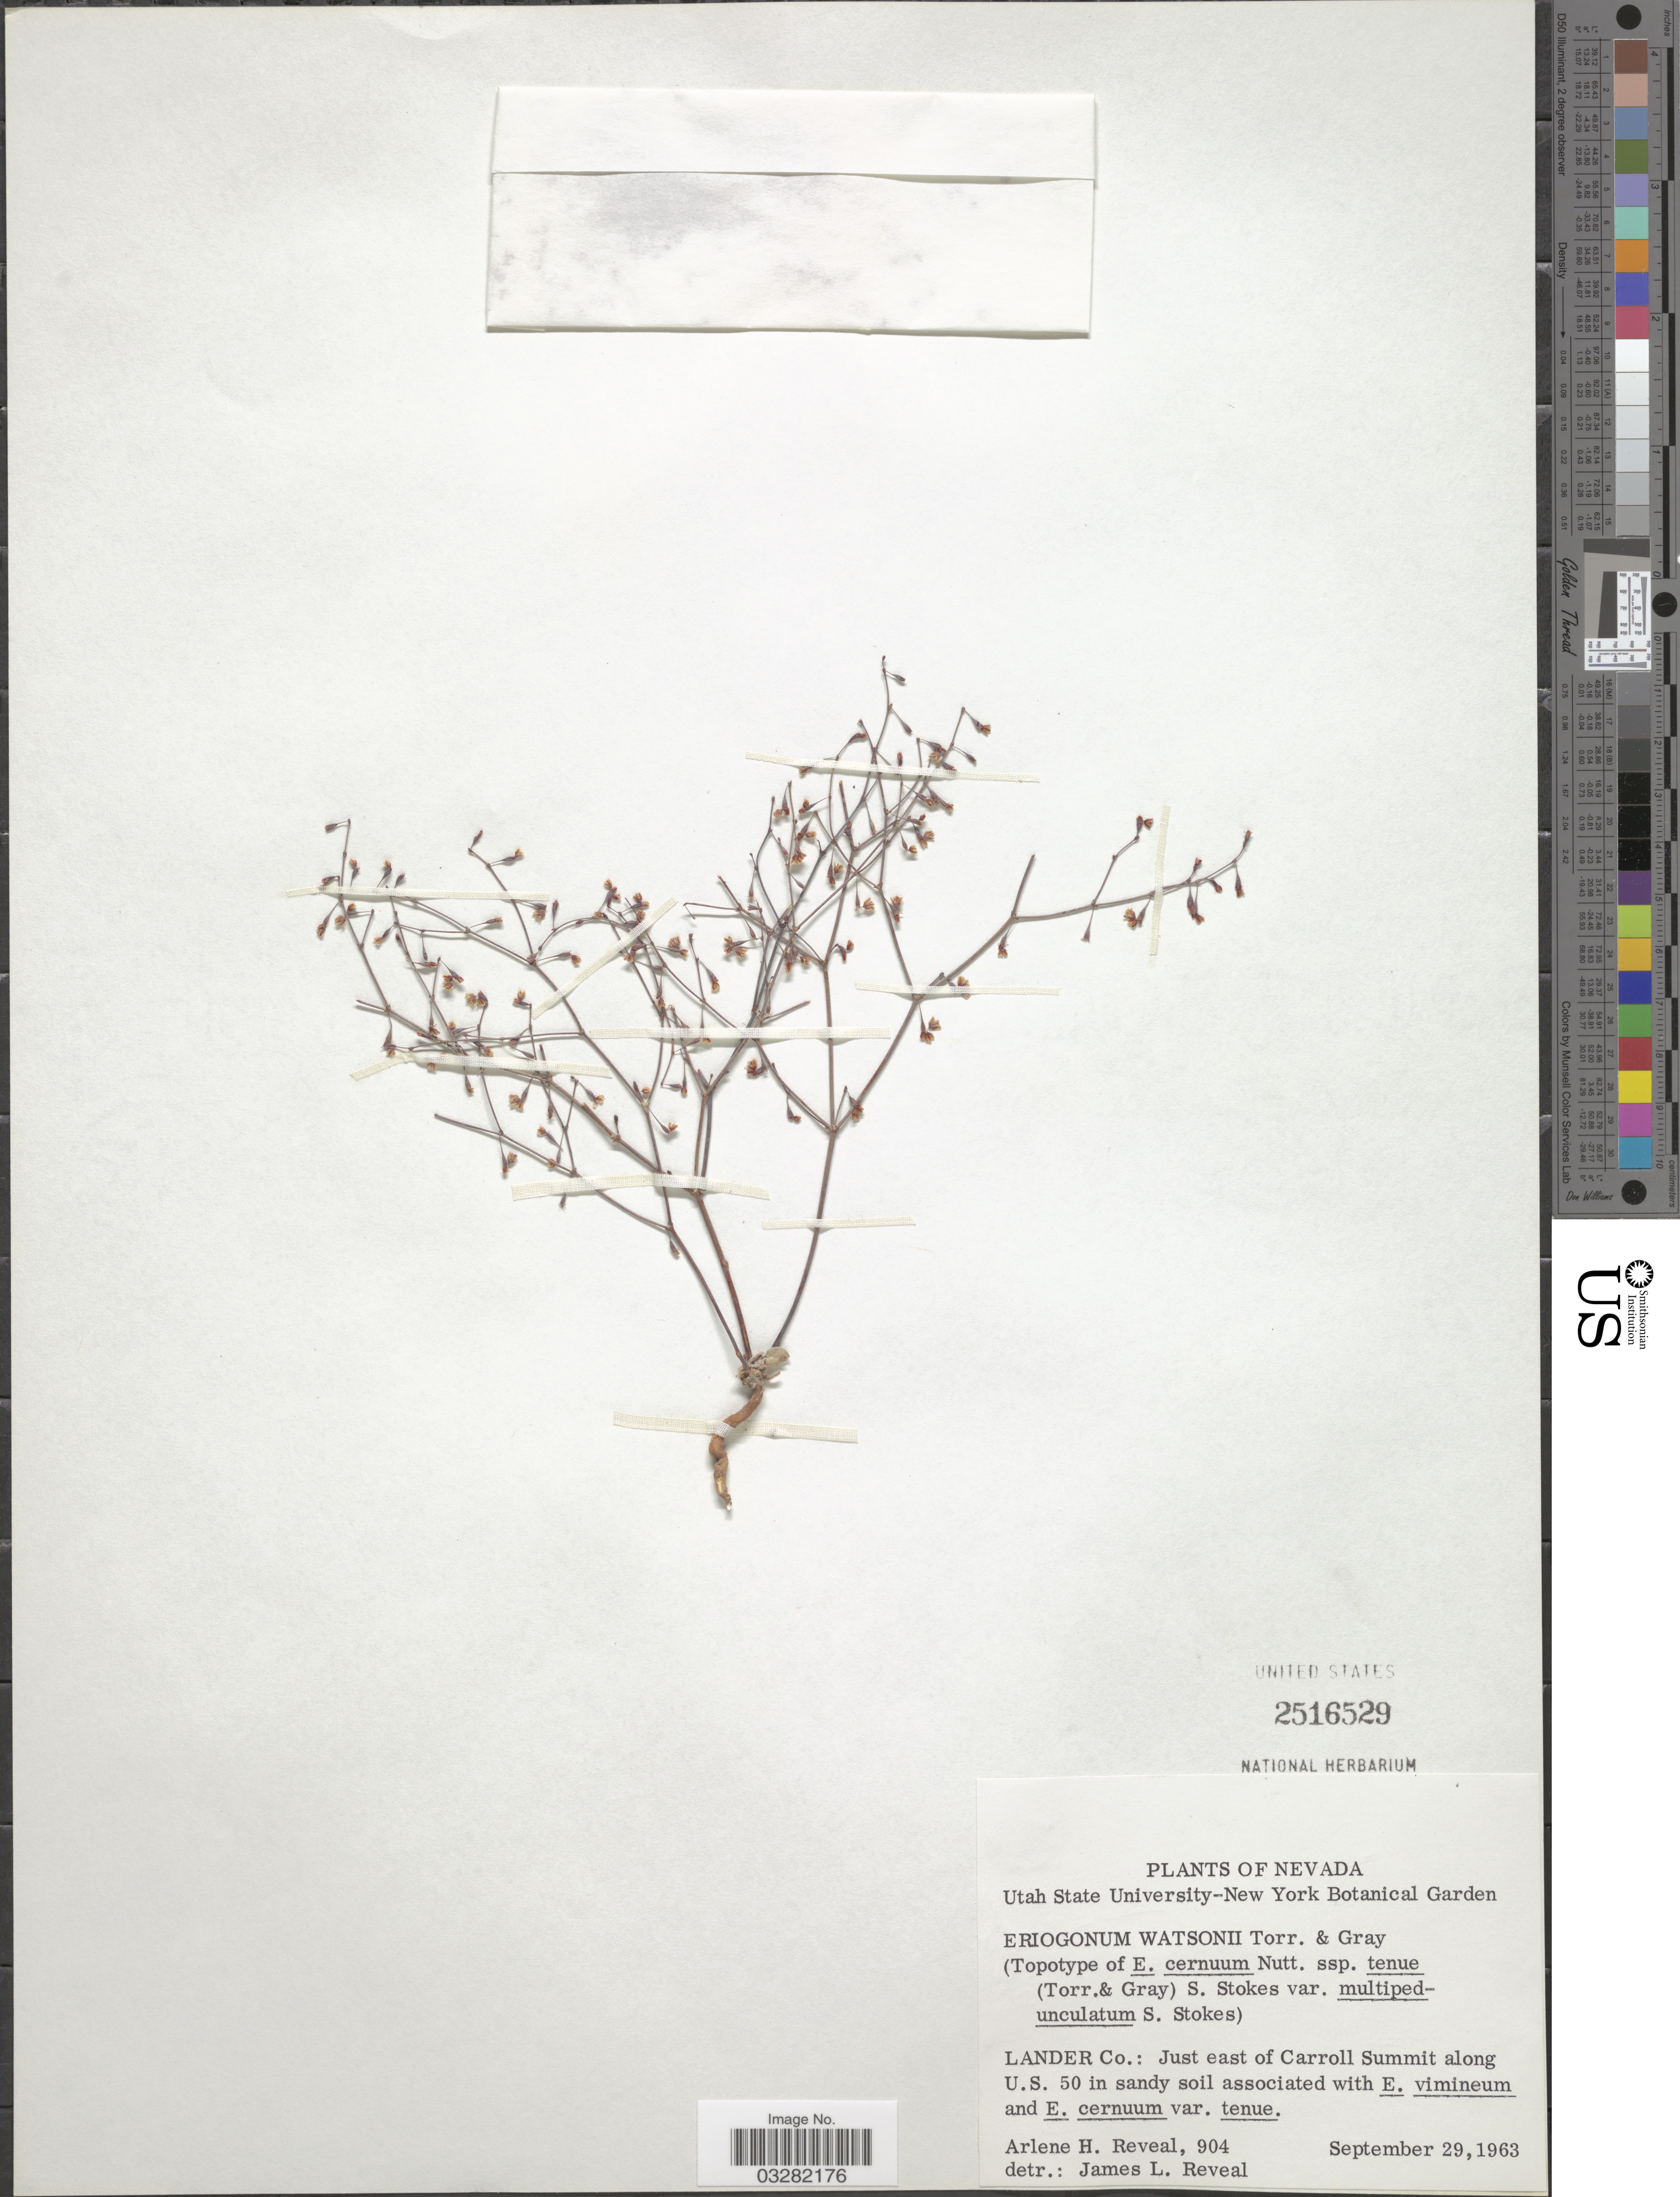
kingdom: Plantae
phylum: Tracheophyta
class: Magnoliopsida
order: Caryophyllales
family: Polygonaceae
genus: Eriogonum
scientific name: Eriogonum watsonii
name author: Torr. & A. Gray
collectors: A. H. Reveal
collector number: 904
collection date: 1963-09-29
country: United States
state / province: Nevada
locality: Lander Co.: Just east of Carroll Summit along U.S. 50.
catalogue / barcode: US 2516529